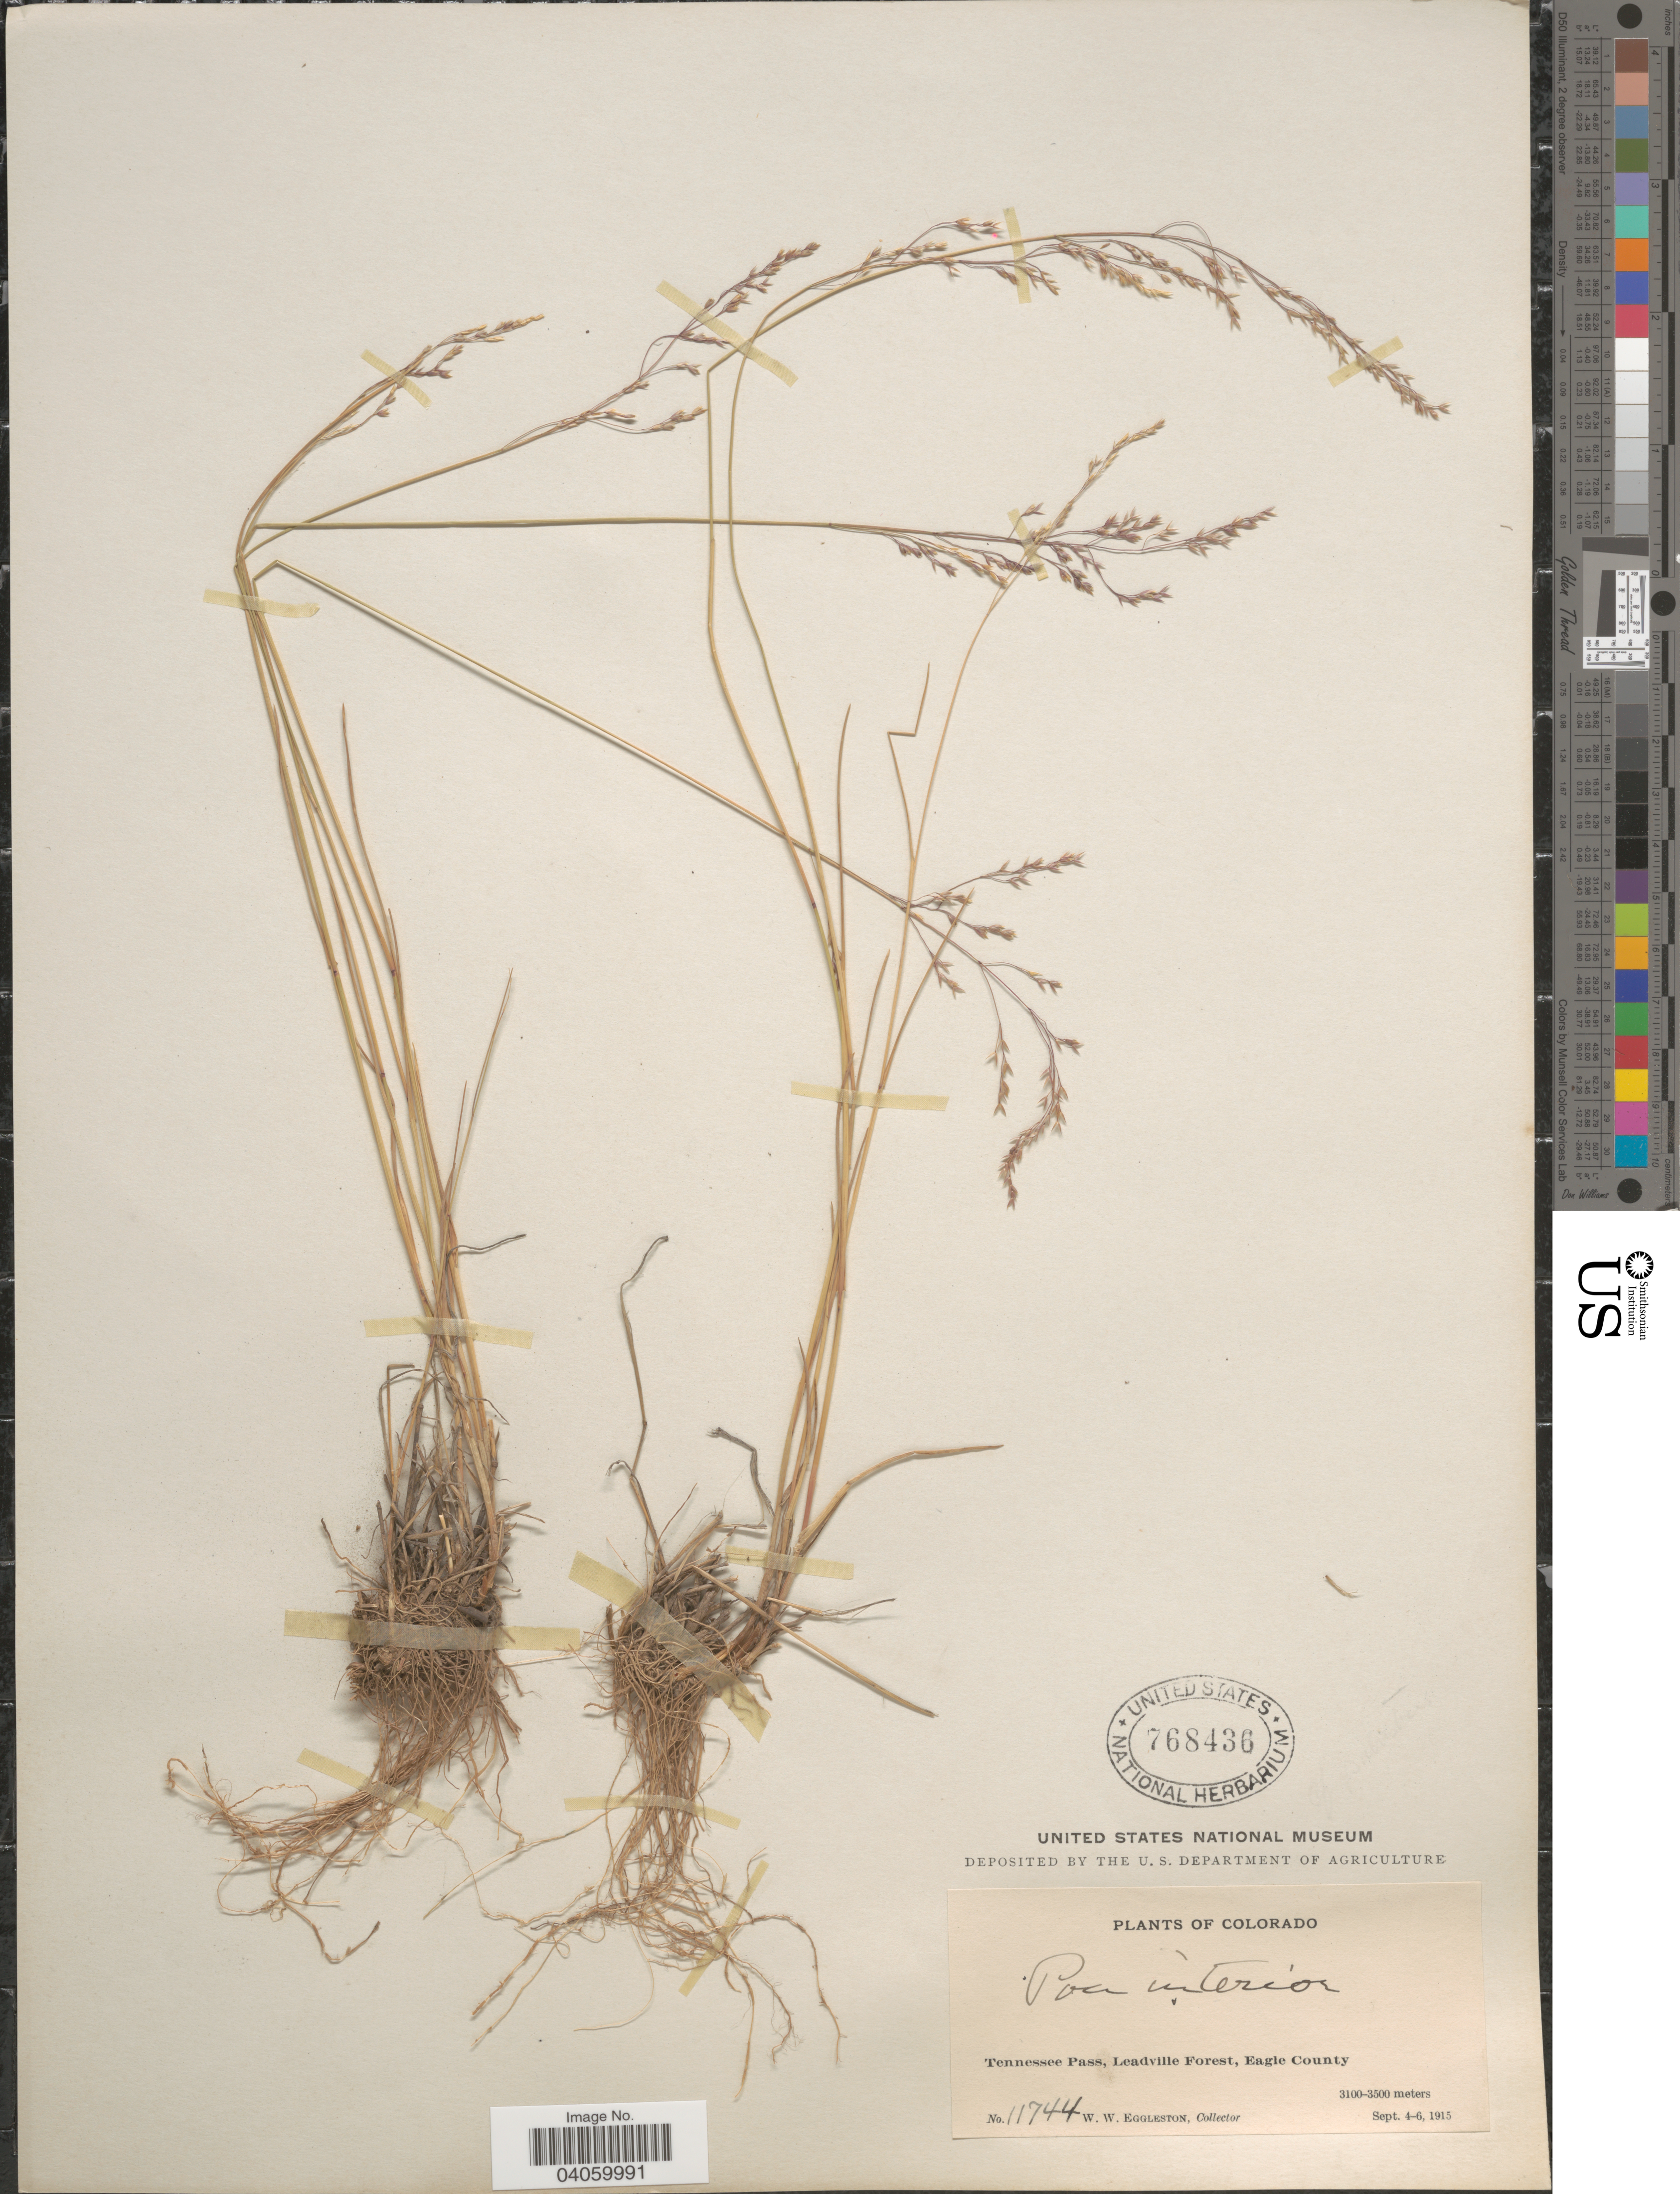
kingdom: Plantae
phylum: Tracheophyta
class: Liliopsida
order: Poales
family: Poaceae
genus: Poa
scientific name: Poa interior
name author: Rydb.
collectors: W. W. Eggleston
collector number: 11744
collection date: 1915-09-04/1915-09-06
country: United States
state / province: Colorado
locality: Tennessee Pass, Leadville Forest, Eagle County.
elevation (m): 3100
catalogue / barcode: US 768436